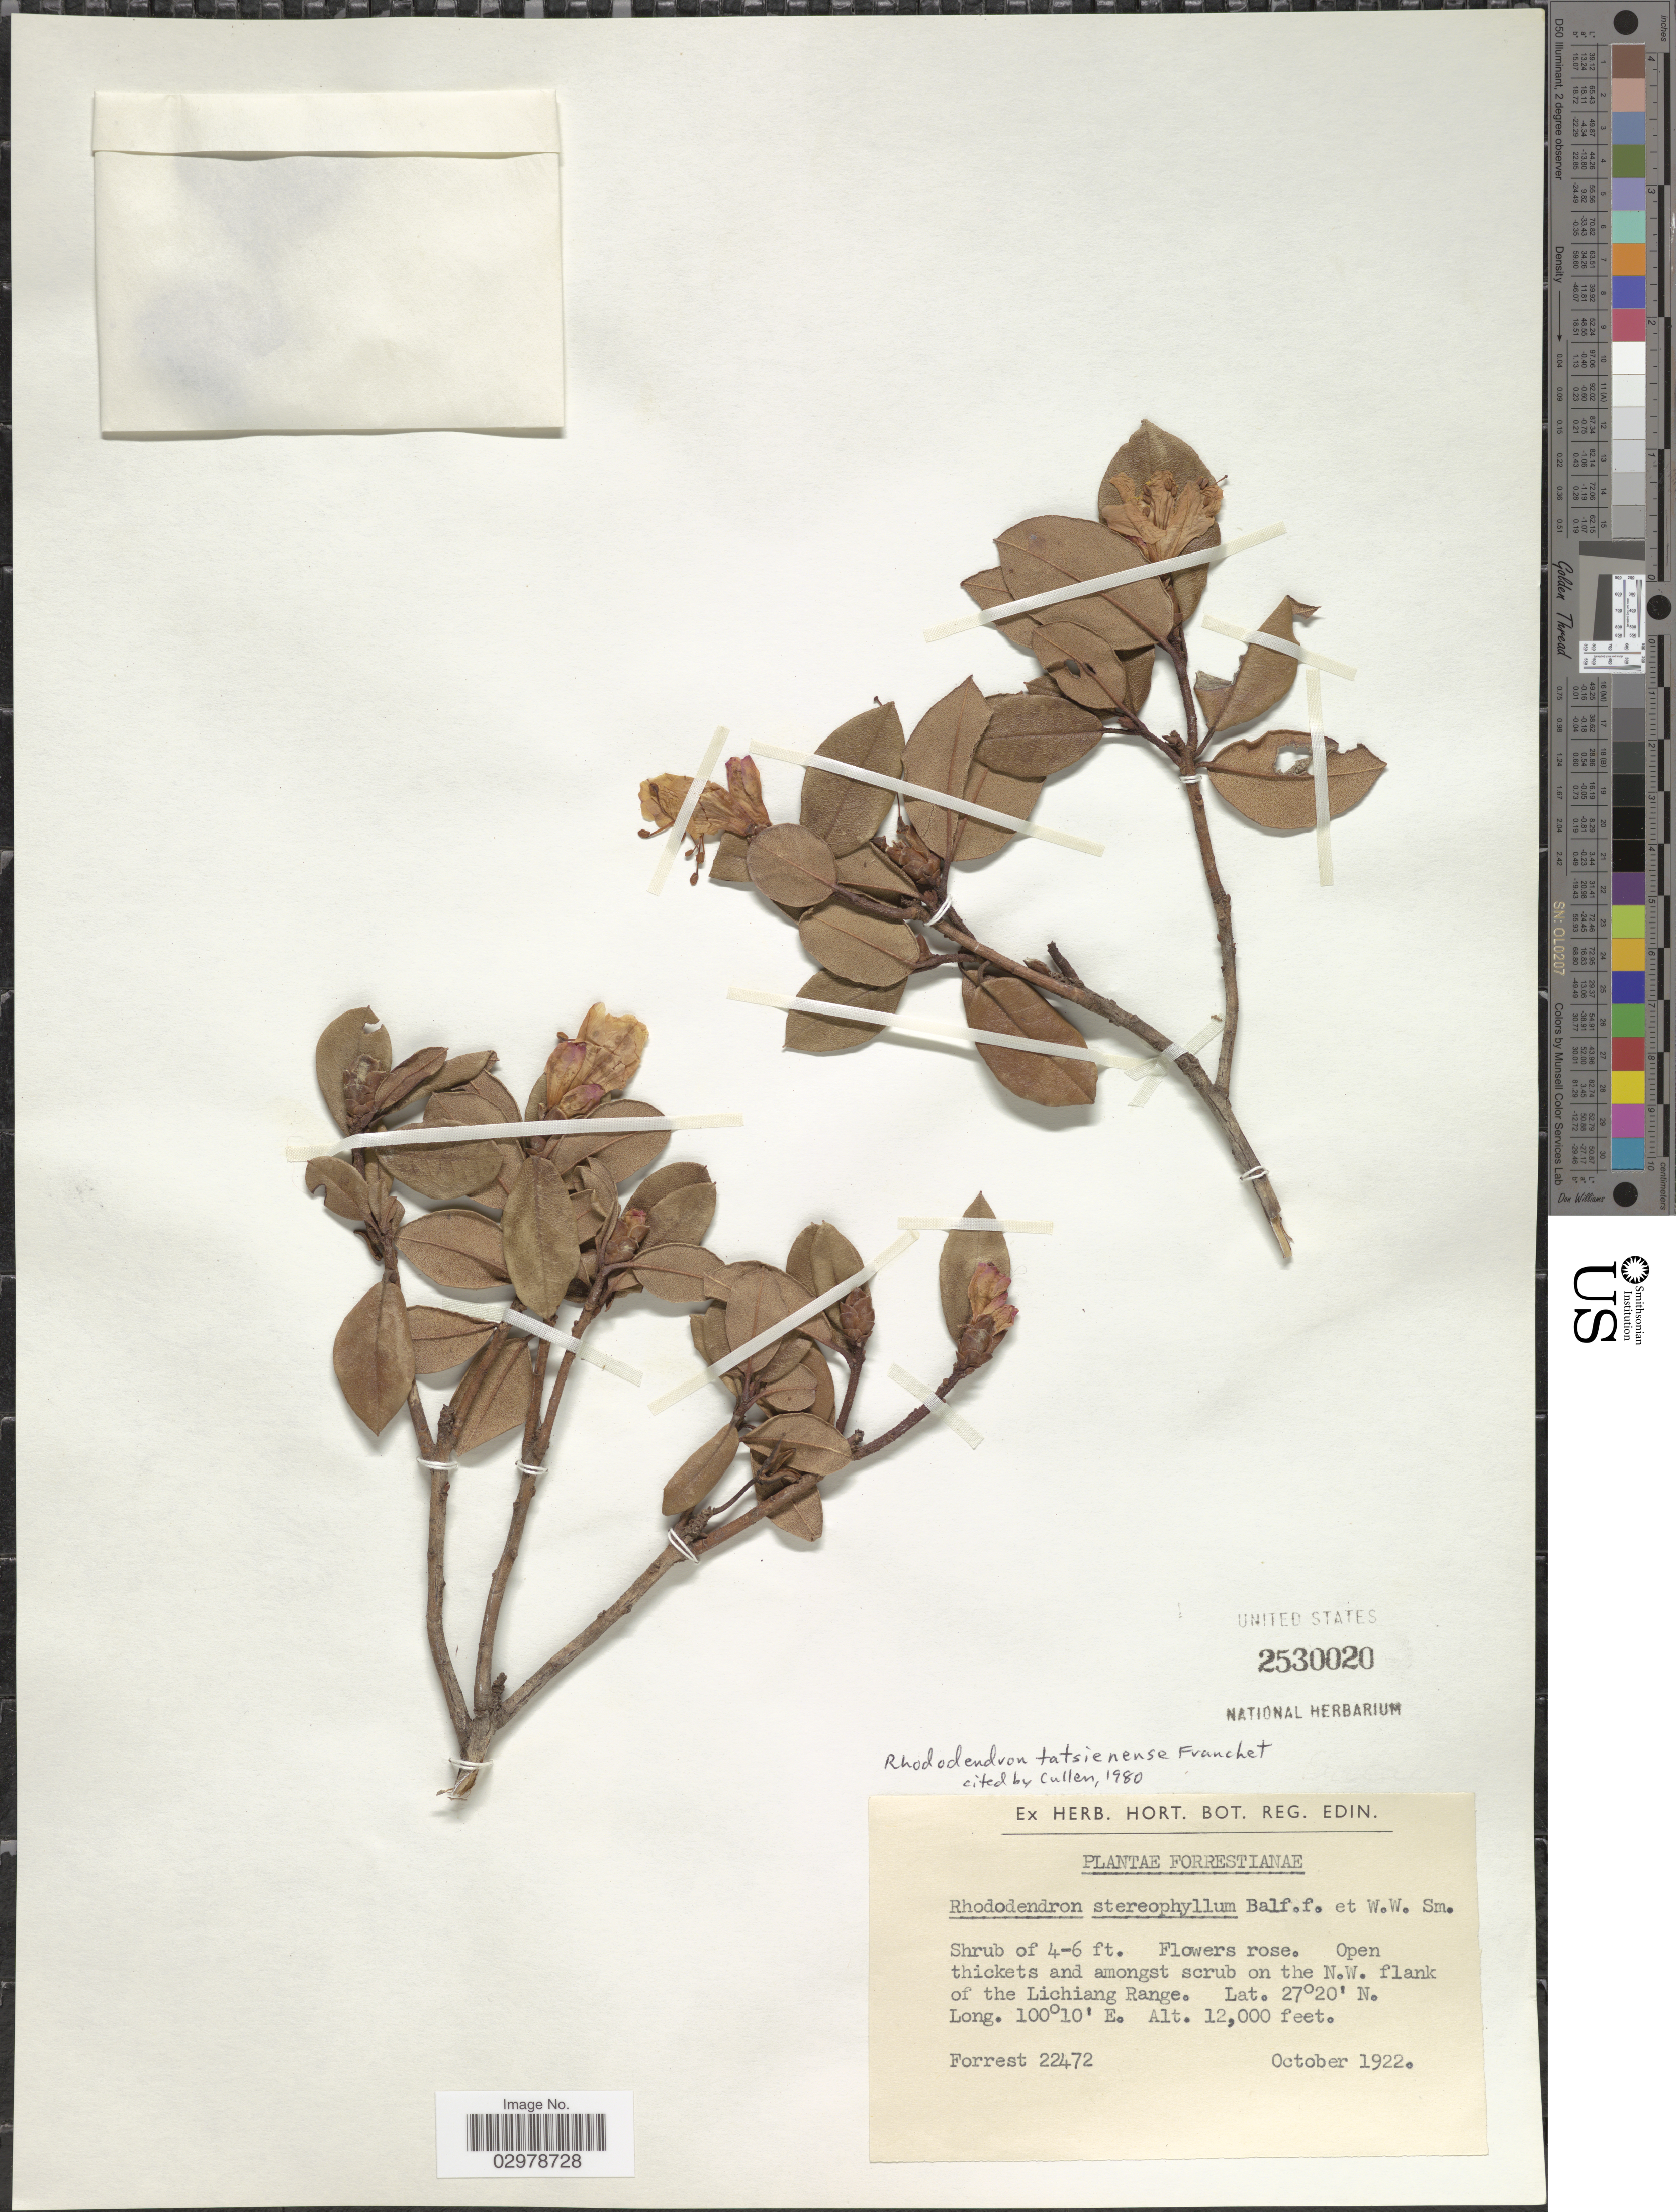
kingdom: Plantae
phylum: Tracheophyta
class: Magnoliopsida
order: Ericales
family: Ericaceae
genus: Rhododendron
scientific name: Rhododendron tatsienense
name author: Franch.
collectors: -. Forrest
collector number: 22472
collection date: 1922-10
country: China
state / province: Yunnan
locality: N.W. flank of the Lichiang Range.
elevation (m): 3658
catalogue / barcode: US 2530020